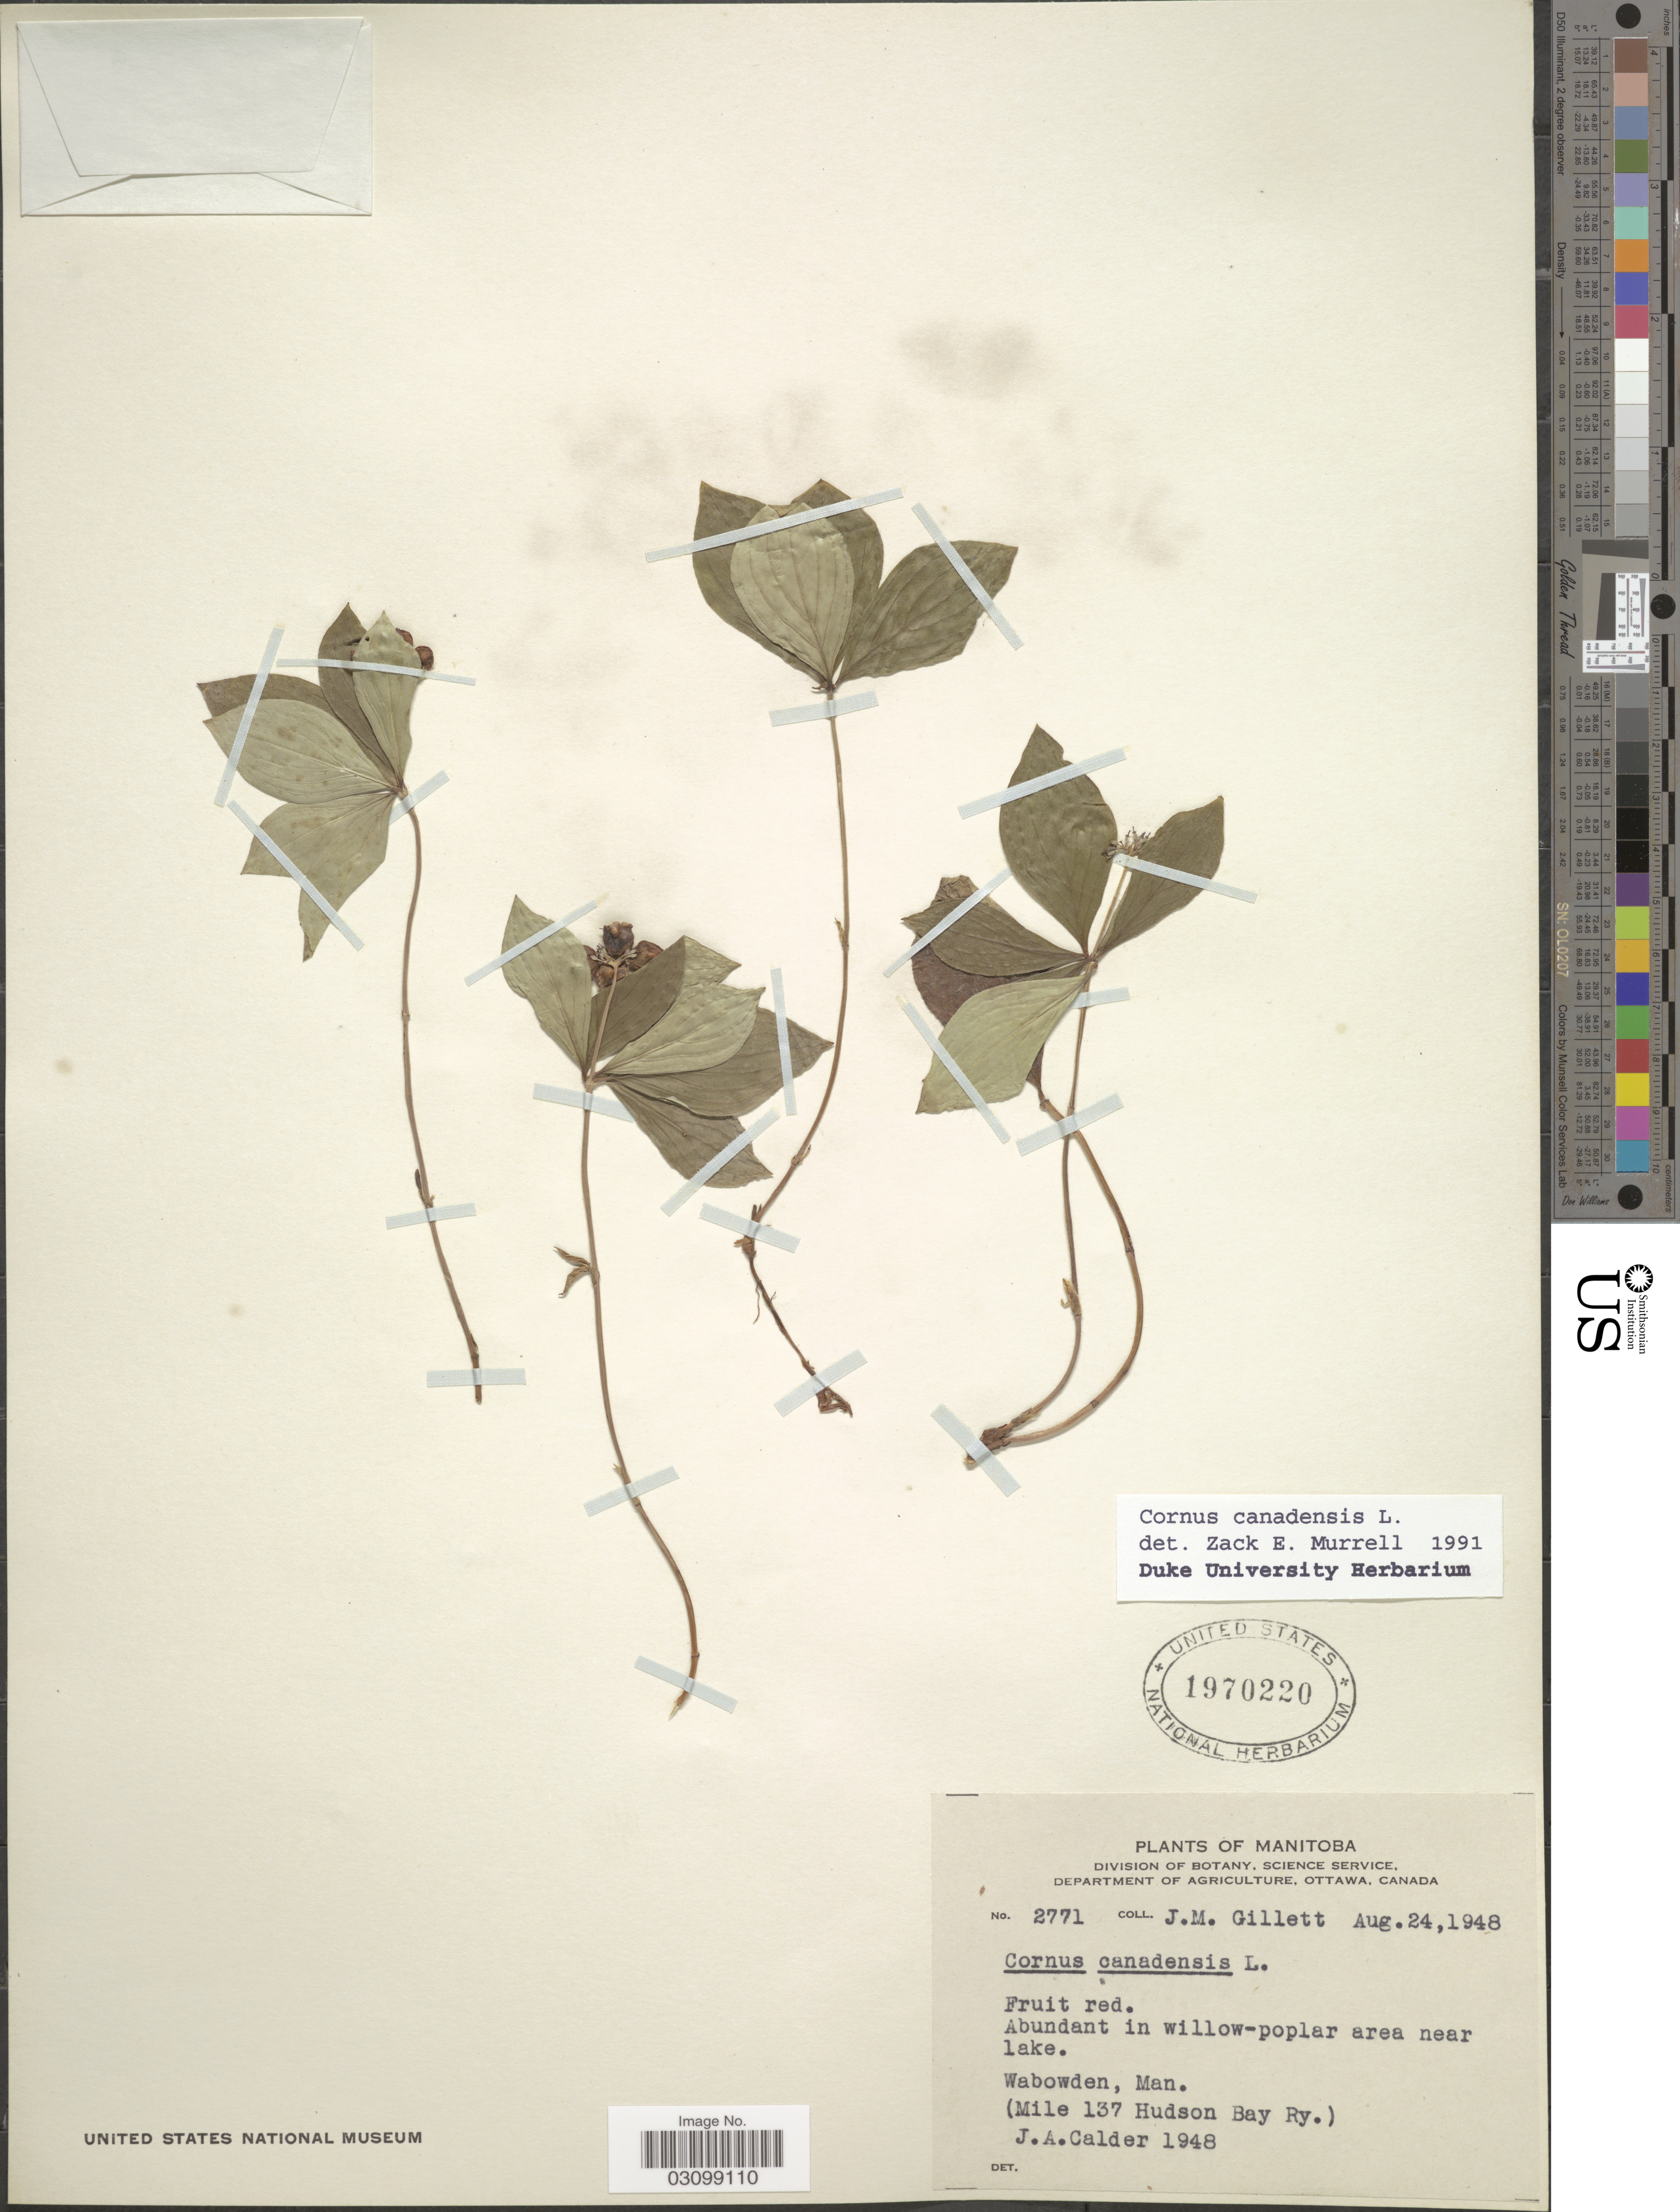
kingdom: Plantae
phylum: Tracheophyta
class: Magnoliopsida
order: Cornales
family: Cornaceae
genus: Cornus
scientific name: Cornus canadensis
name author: L.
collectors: J. M. Gillett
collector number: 2771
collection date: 1948-08-24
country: Canada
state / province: Manitoba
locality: Wabowden, Man. (Mile 137 Hudson Bay Ry.).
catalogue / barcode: US 1970220